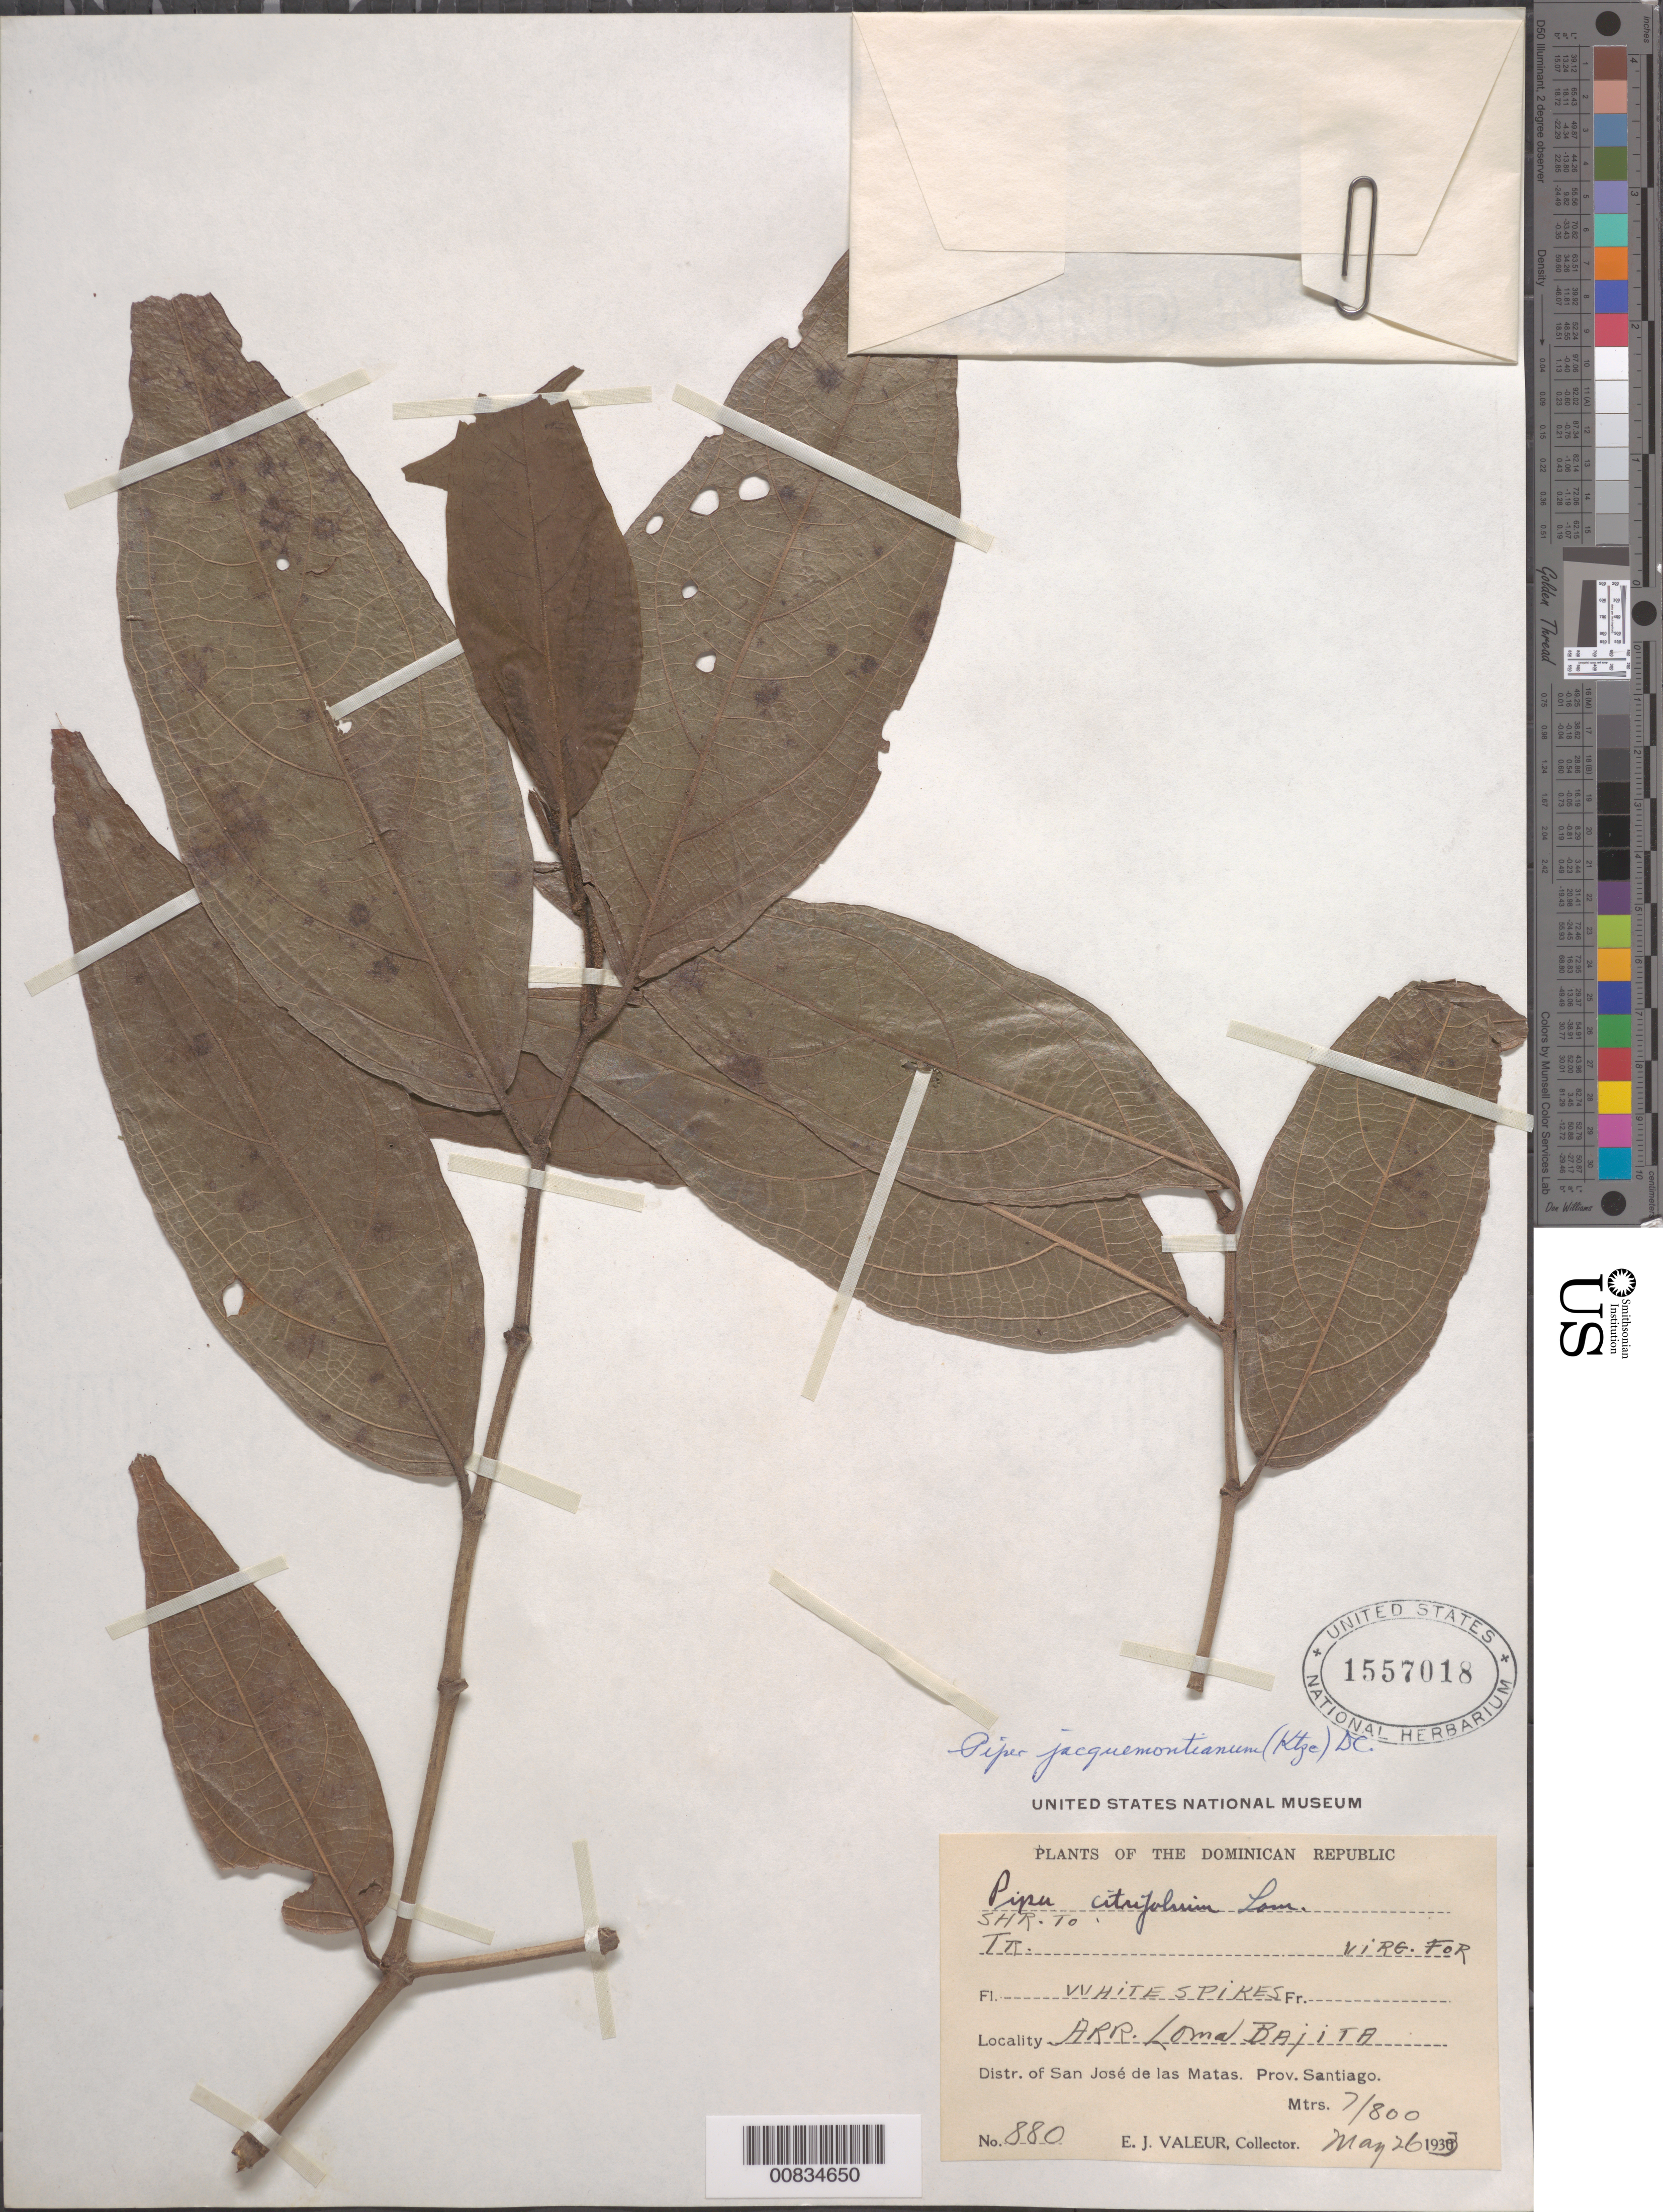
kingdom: Plantae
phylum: Tracheophyta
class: Magnoliopsida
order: Piperales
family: Piperaceae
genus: Piper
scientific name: Piper jacquemontianum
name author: Kunth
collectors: E. Valeur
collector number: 880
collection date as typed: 26 May 1933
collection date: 1933-05-26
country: Dominican Republic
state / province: Santiago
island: Hispaniola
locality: Distr. of San José de las Matas. Arroyo Loma Bajita.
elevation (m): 700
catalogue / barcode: US 1557018